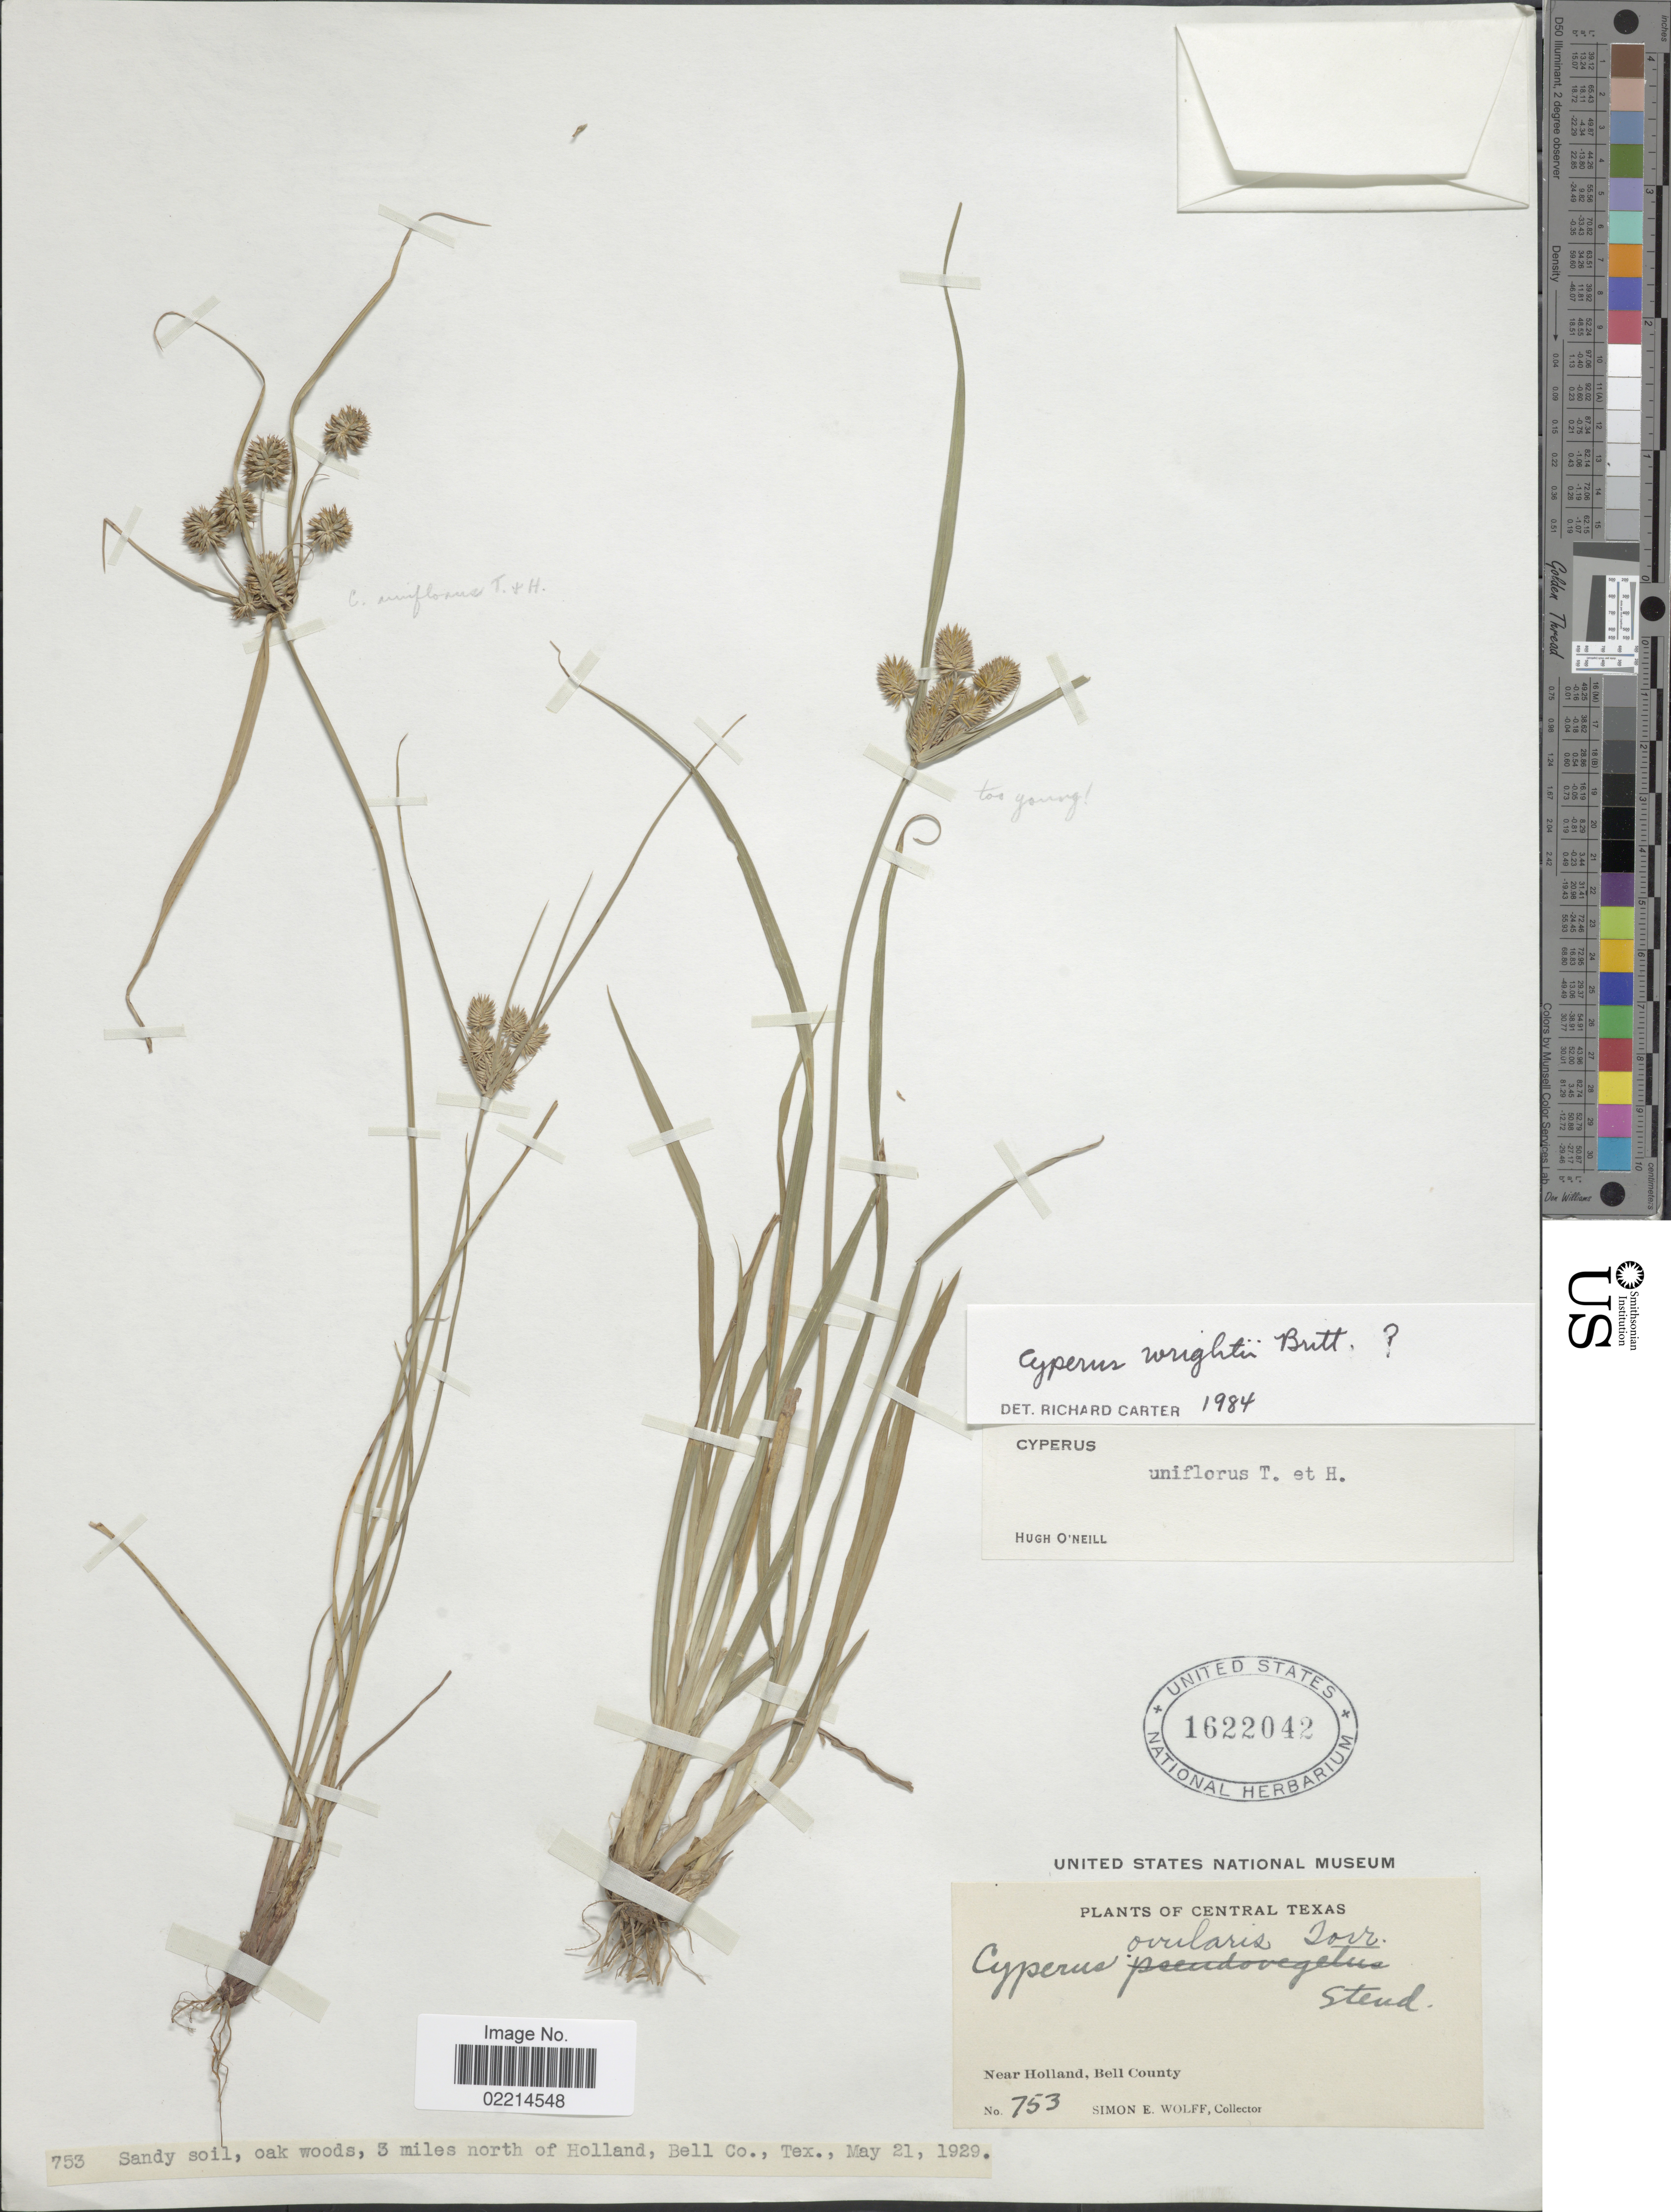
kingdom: Plantae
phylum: Tracheophyta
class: Liliopsida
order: Poales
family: Cyperaceae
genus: Cyperus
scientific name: Cyperus dipsaceus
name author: Liebm.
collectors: S. E. Wolff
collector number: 753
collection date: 1929-05-21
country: United States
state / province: Texas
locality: Central Texas, Near Holland, Bell County, 3 miles north of Holland.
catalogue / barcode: US 1622042